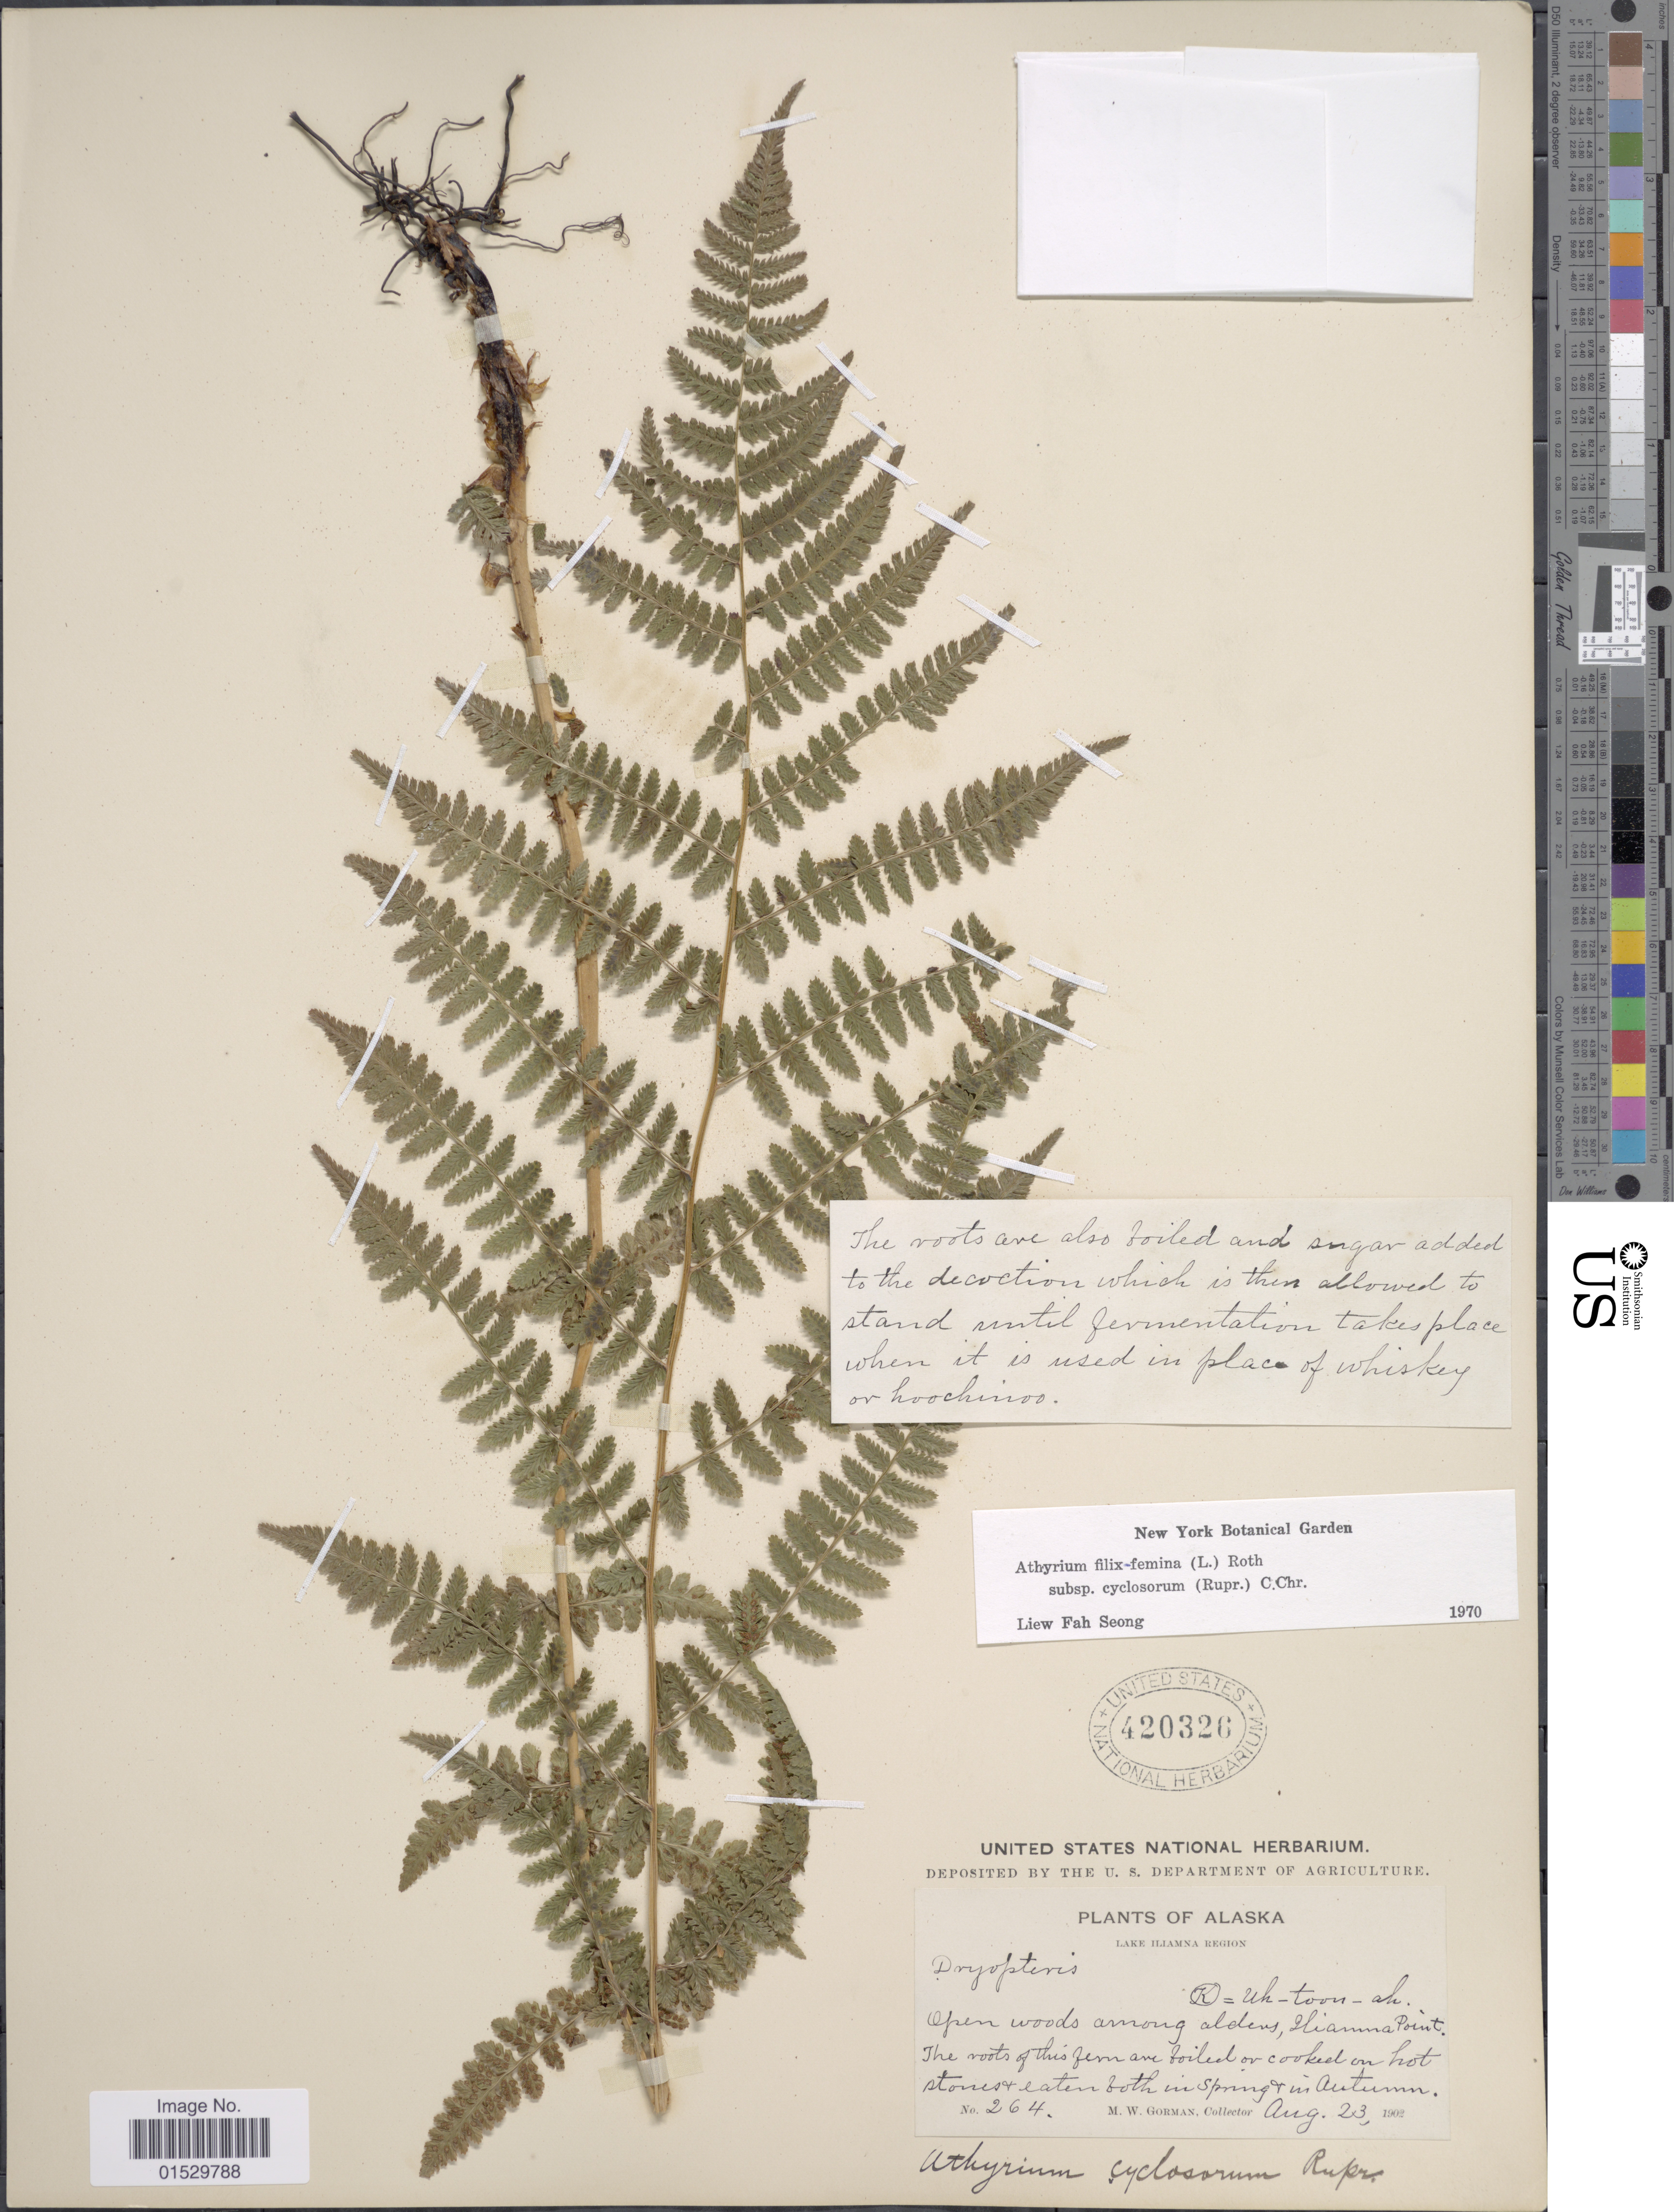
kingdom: Plantae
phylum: Tracheophyta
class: Polypodiopsida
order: Polypodiales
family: Athyriaceae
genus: Athyrium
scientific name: Athyrium filix-femina subsp. cyclosorum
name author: (Rupr.) C. Chr.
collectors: M. W. Gorman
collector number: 264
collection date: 1902-08-23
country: United States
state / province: Alaska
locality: Lake Illiamna Region, Open woods alders, Iliamna Point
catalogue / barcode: US 420326